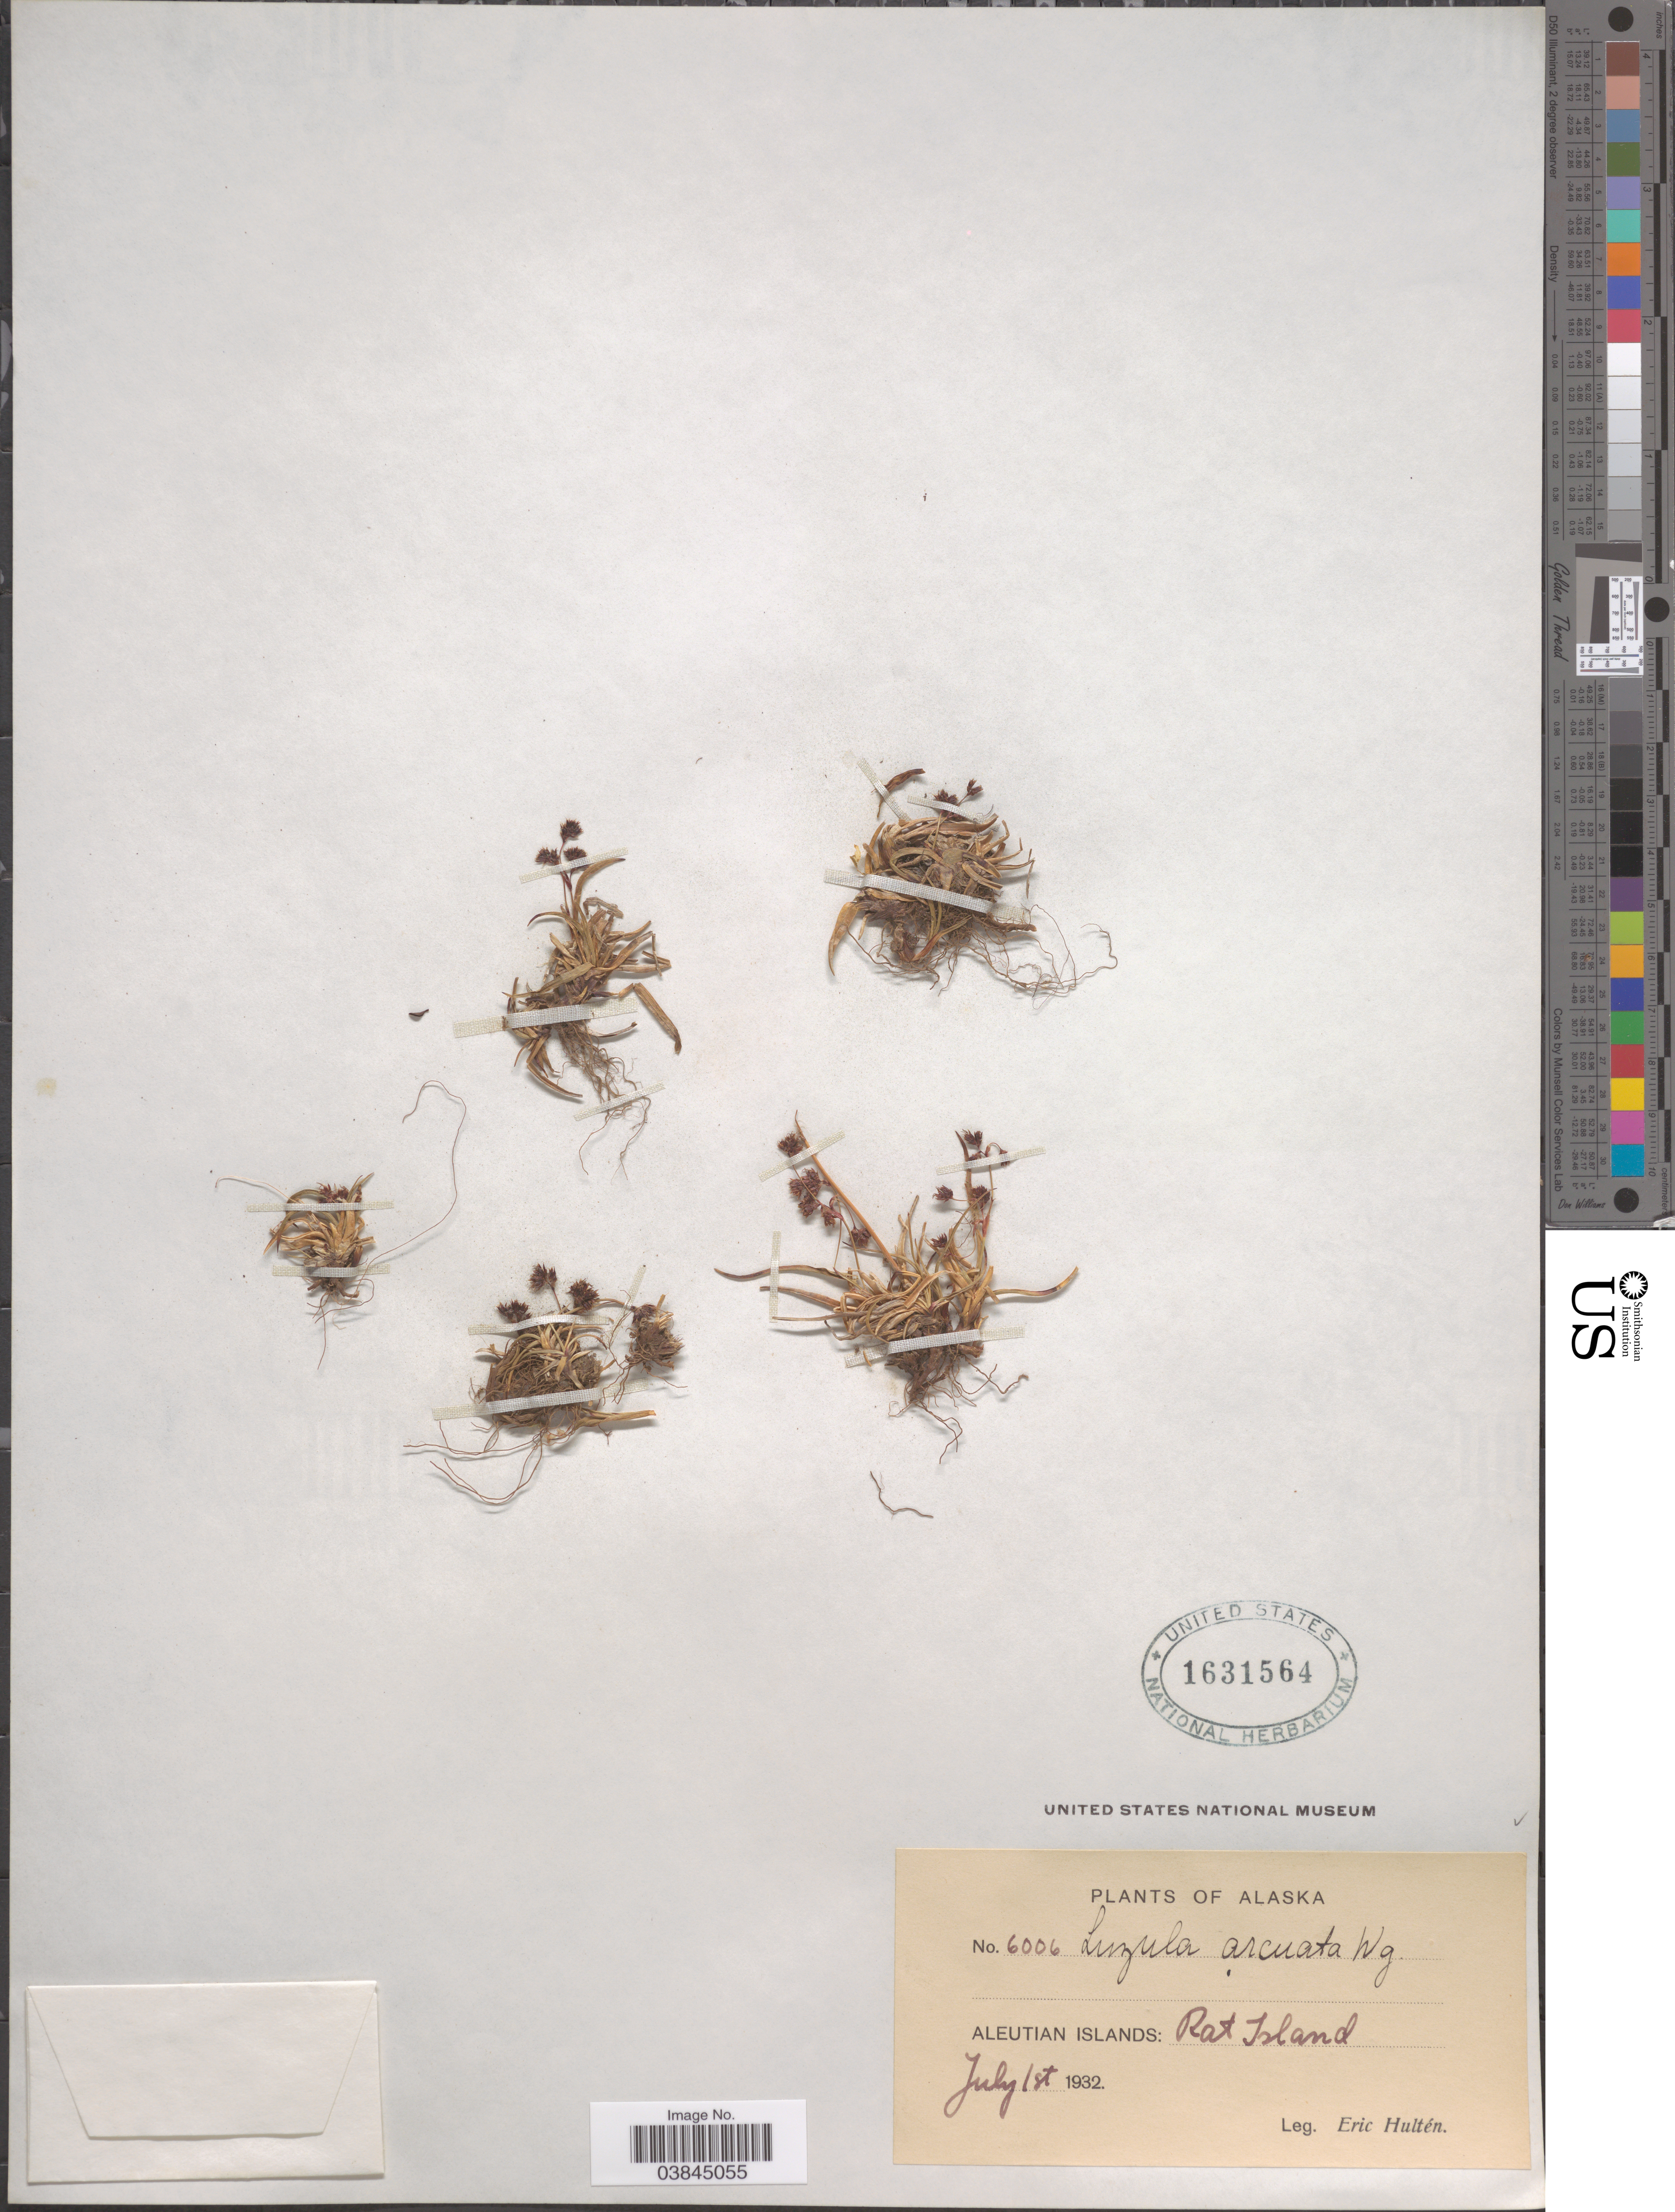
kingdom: Plantae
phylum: Tracheophyta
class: Liliopsida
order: Poales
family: Juncaceae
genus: Luzula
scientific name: Luzula arcuata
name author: (Wahlenb.) Sw.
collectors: E. G. Hultén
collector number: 6006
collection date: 1932-07-01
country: United States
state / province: Alaska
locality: Aleutian islands: Rat Island.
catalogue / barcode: US 1631564